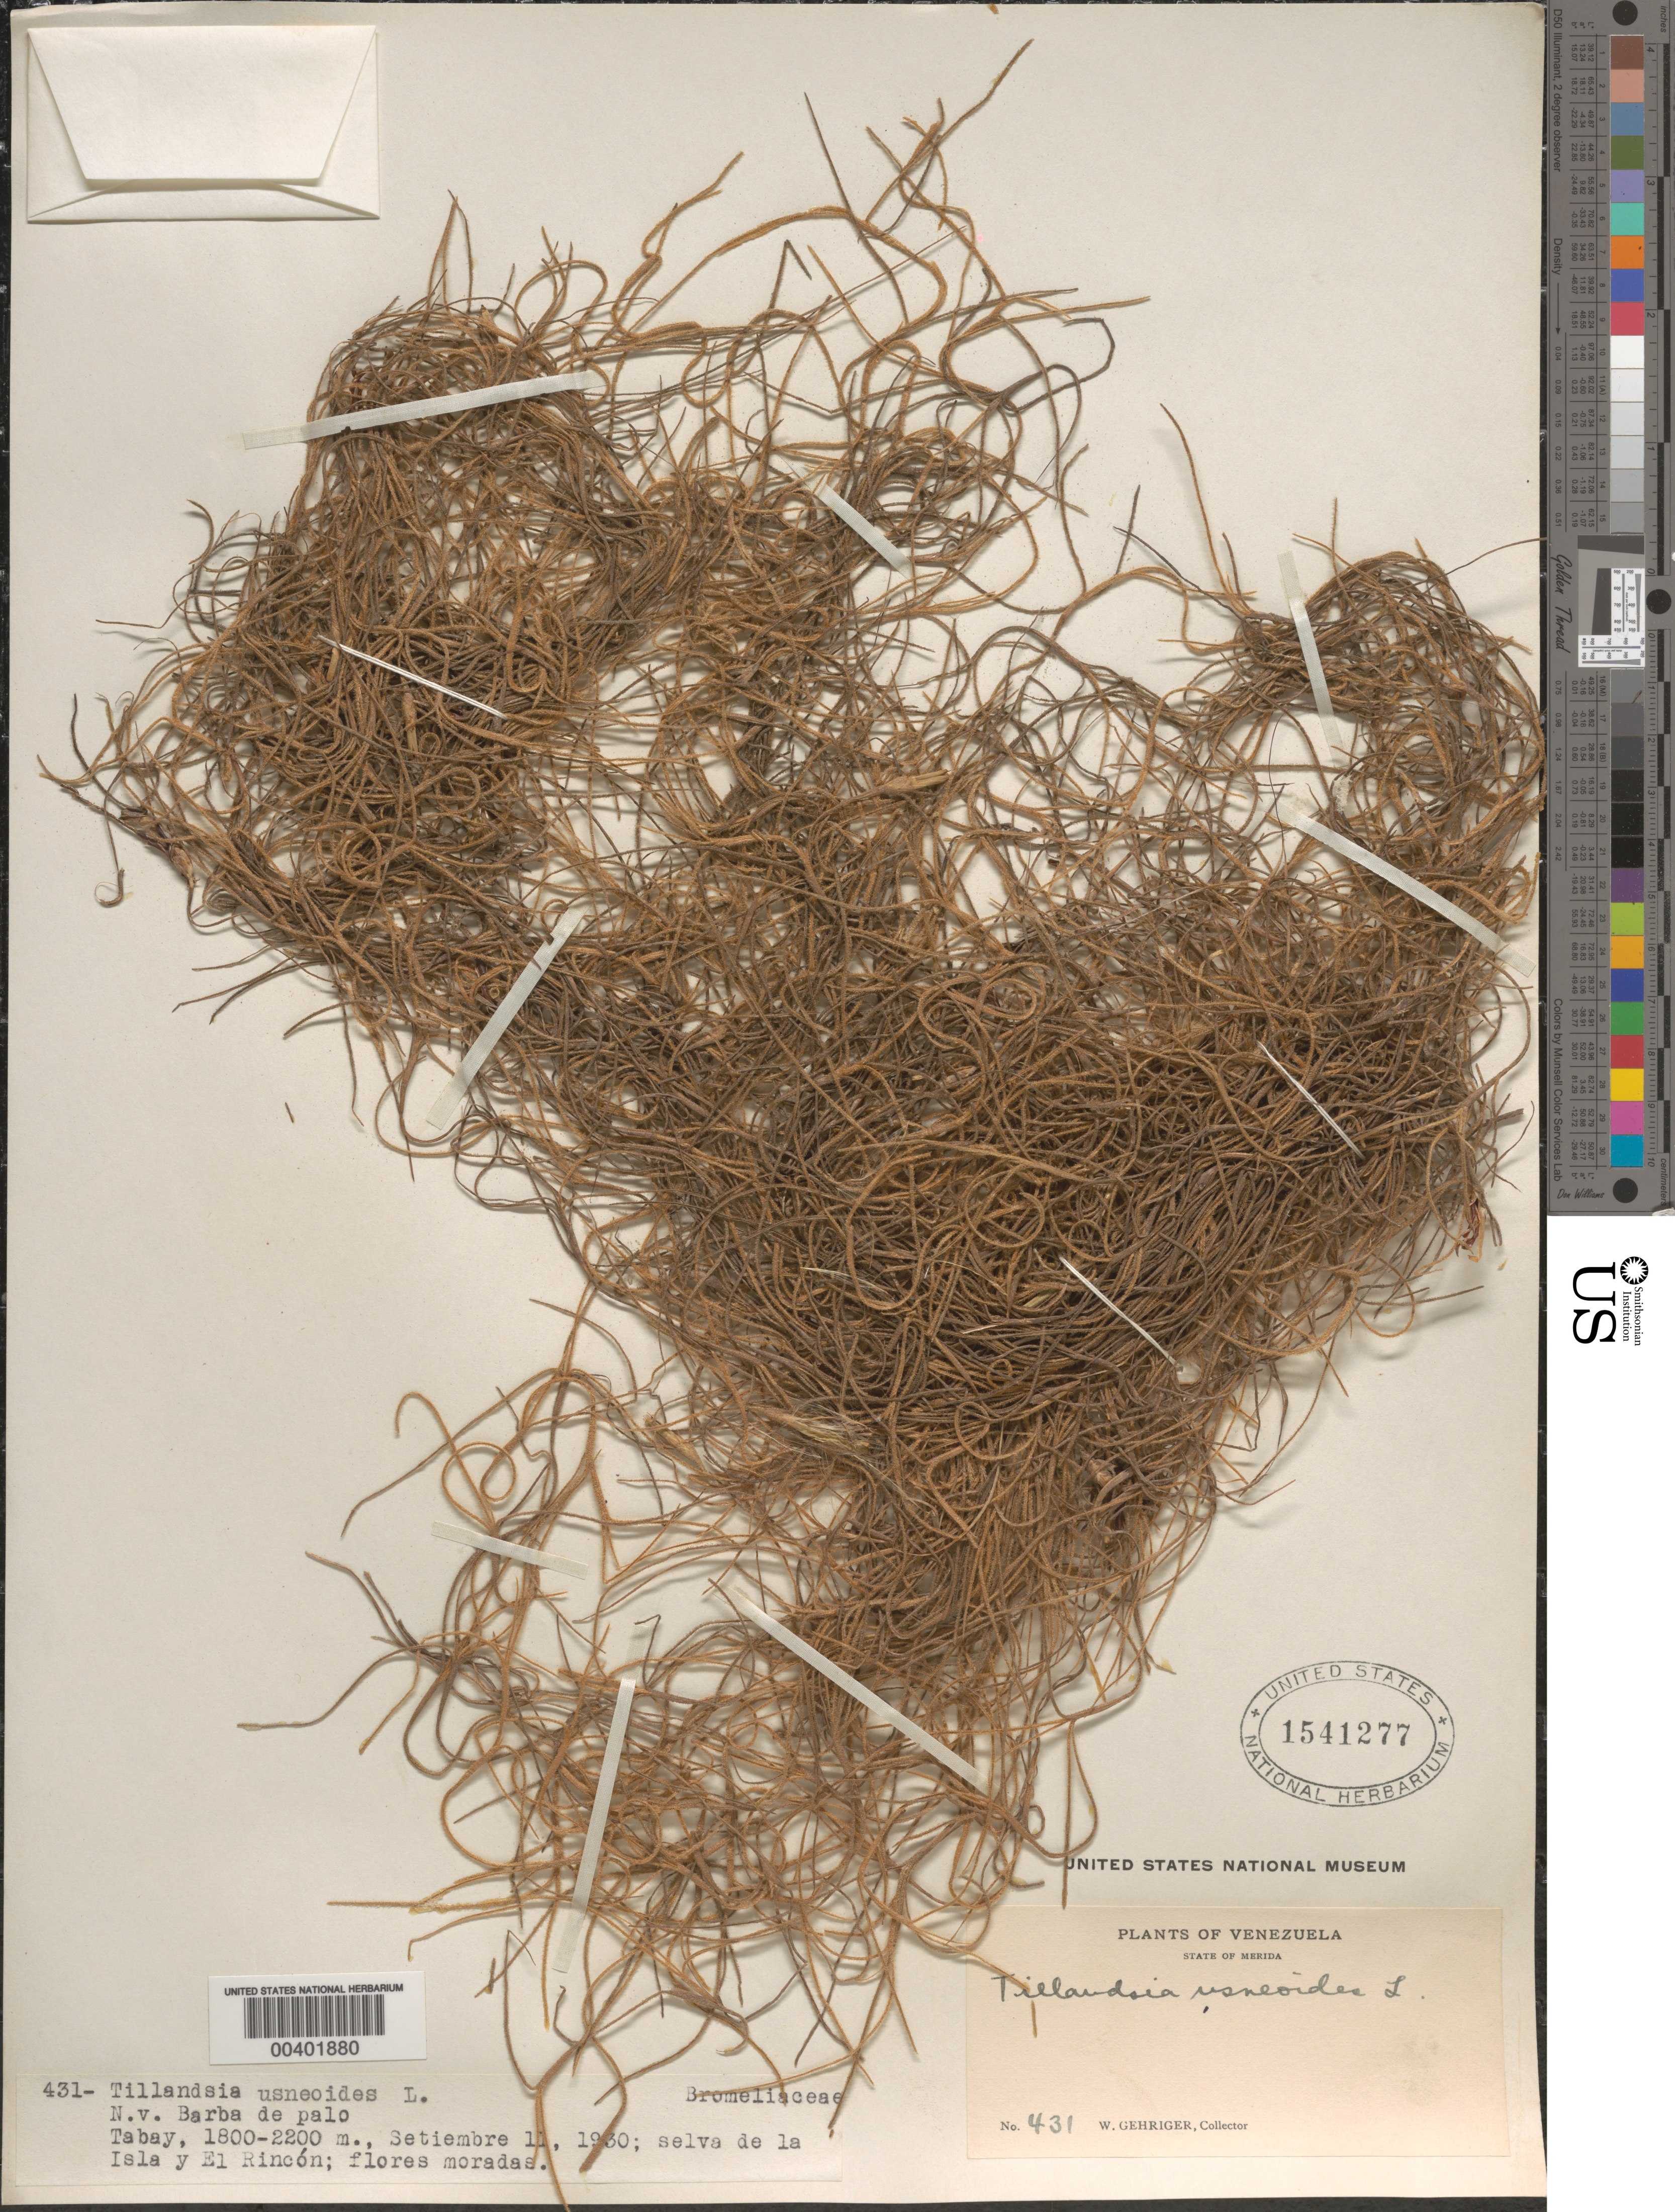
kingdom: Plantae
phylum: Tracheophyta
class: Liliopsida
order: Poales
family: Bromeliaceae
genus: Tillandsia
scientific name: Tillandsia usneoides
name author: (L.) L.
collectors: W. Gehriger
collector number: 431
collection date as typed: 11 Sep 1930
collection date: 1930-09-11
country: Venezuela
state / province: Mérida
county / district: Rangel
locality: Tabay Tabay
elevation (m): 1800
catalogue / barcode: US 1541277